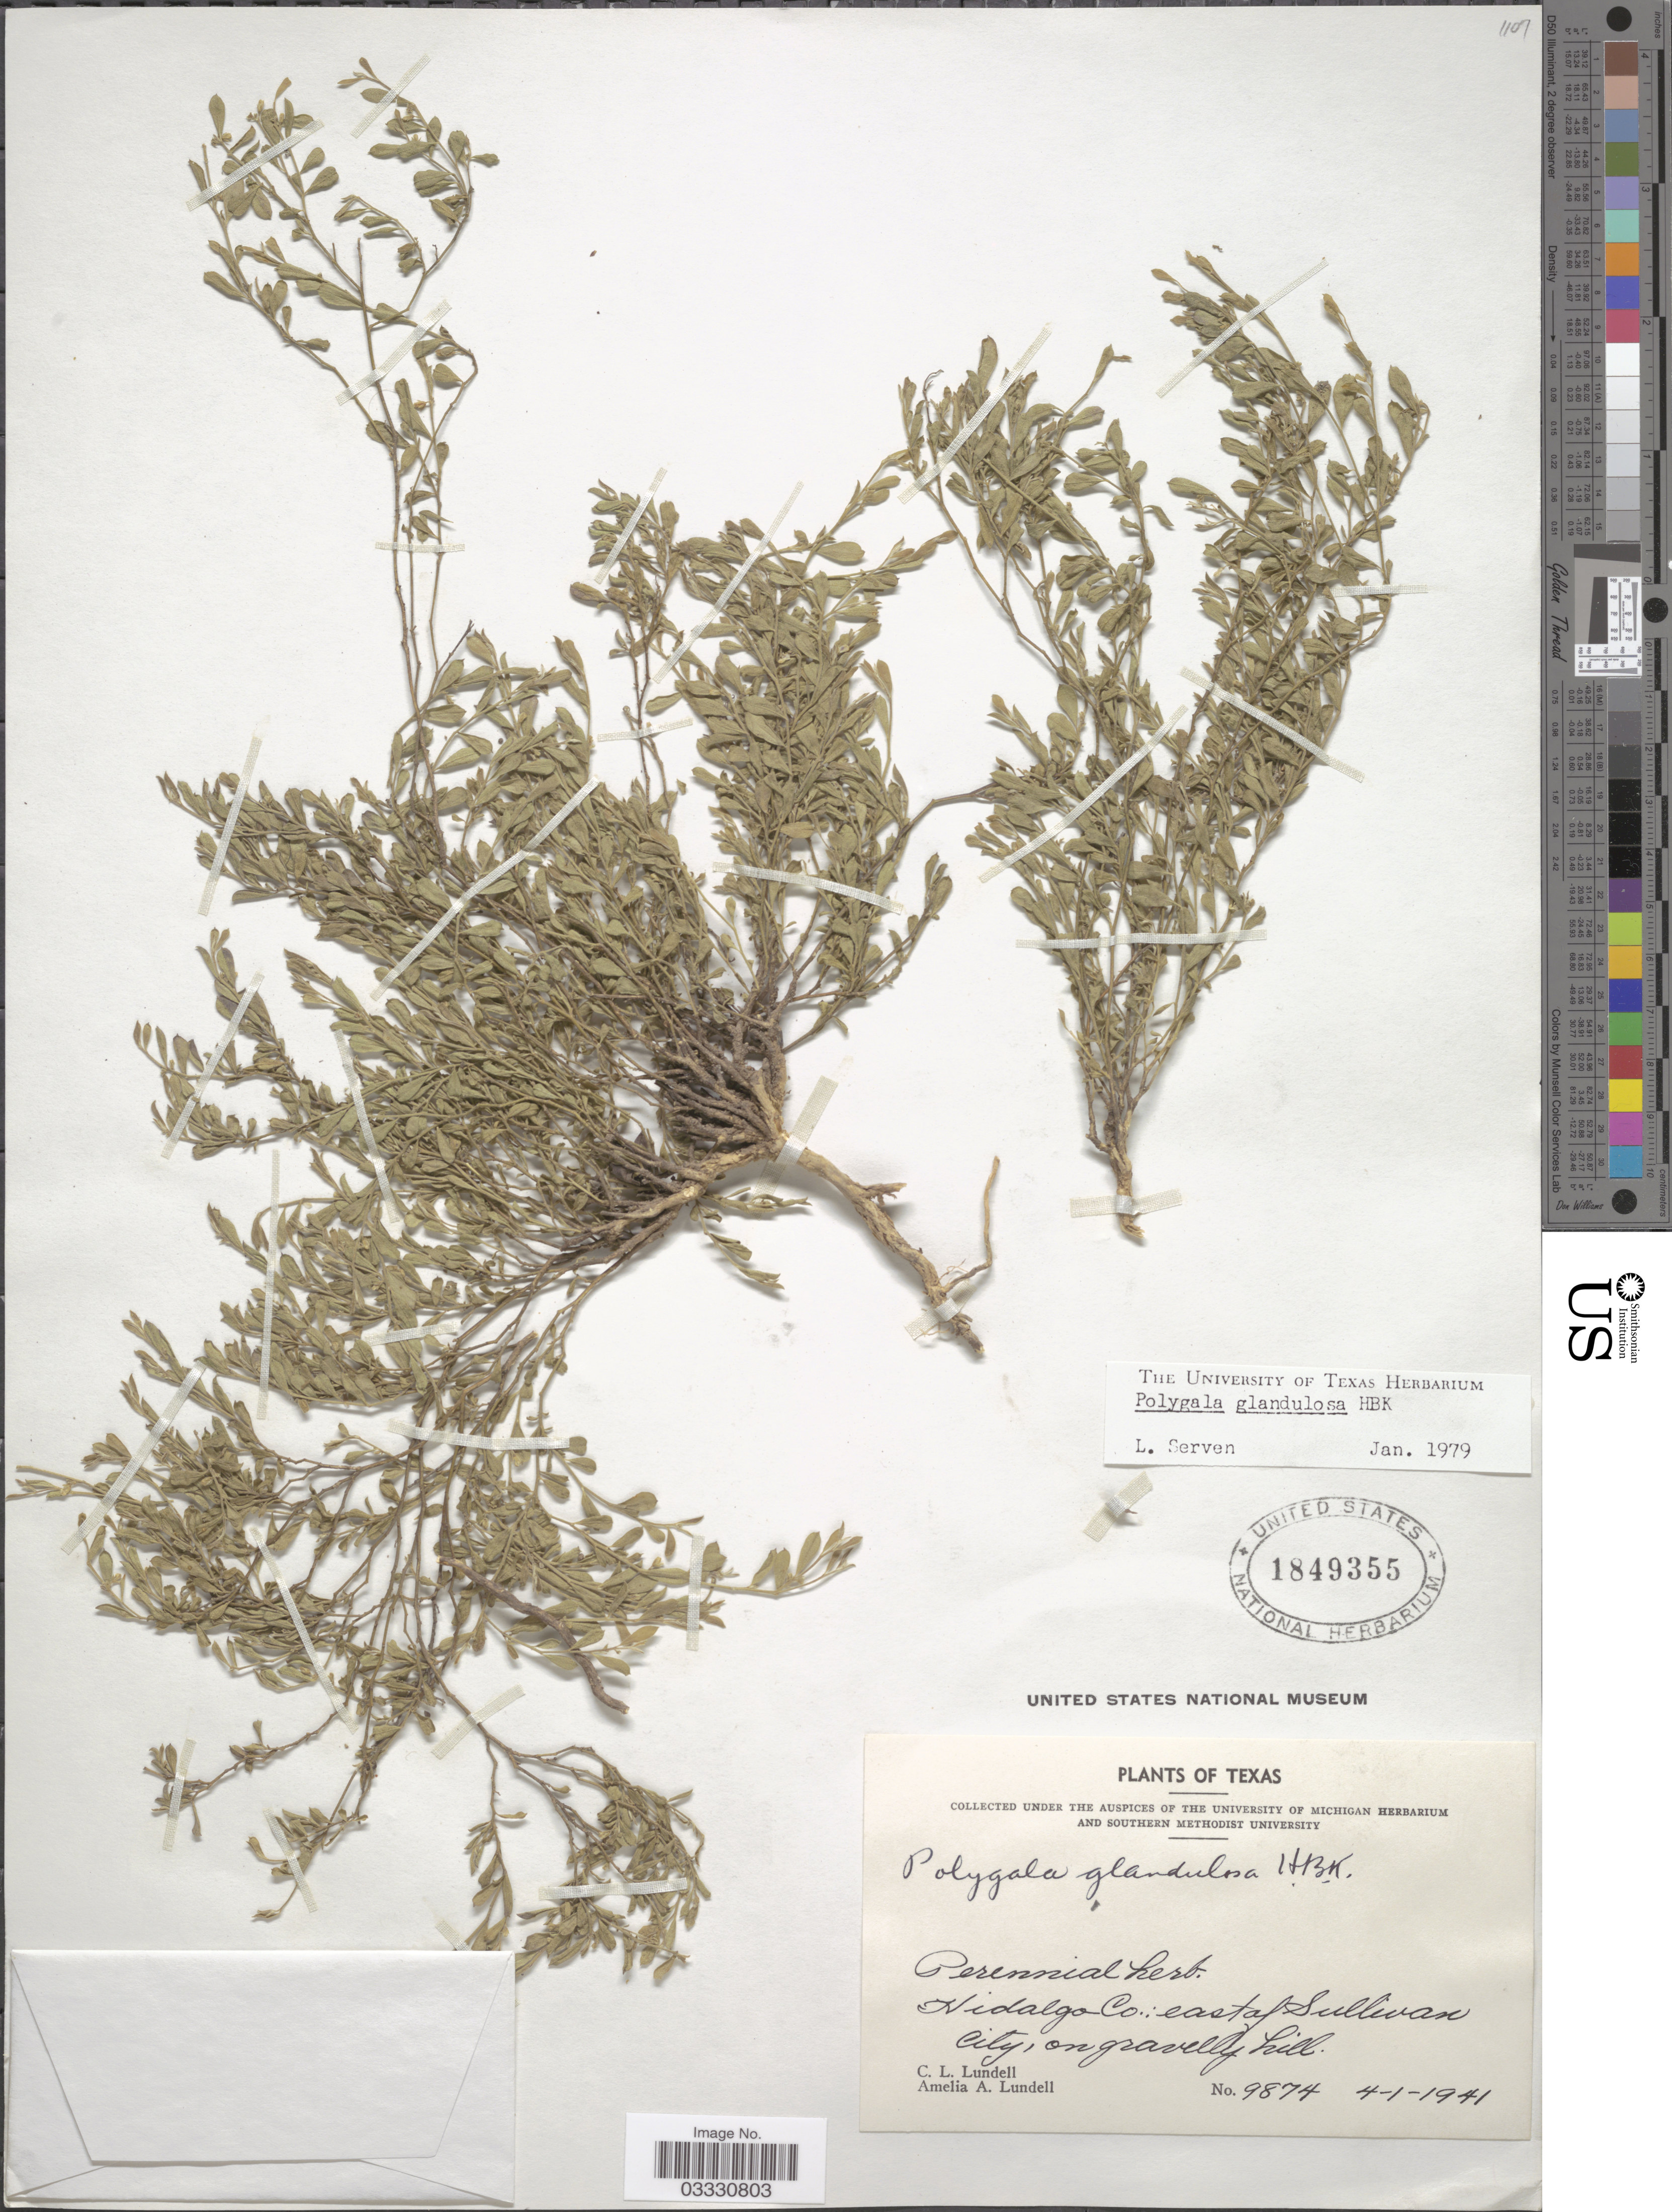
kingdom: Plantae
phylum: Tracheophyta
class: Magnoliopsida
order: Fabales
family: Polygalaceae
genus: Hebecarpa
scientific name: Hebecarpa punctata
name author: (Humb. ex Schult.) J.R. Abbott & J.F.B. Pastore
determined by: Strong, Mark T., (BOT), Smithsonian Institution - National Museum of Natural History (UNITED STATES)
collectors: C. L. Lundell & A. A. Lundell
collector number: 9874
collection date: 1941-04-01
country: United States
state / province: Texas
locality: Hidalgo Co.: East of Sullivan City.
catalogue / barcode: US 1849355